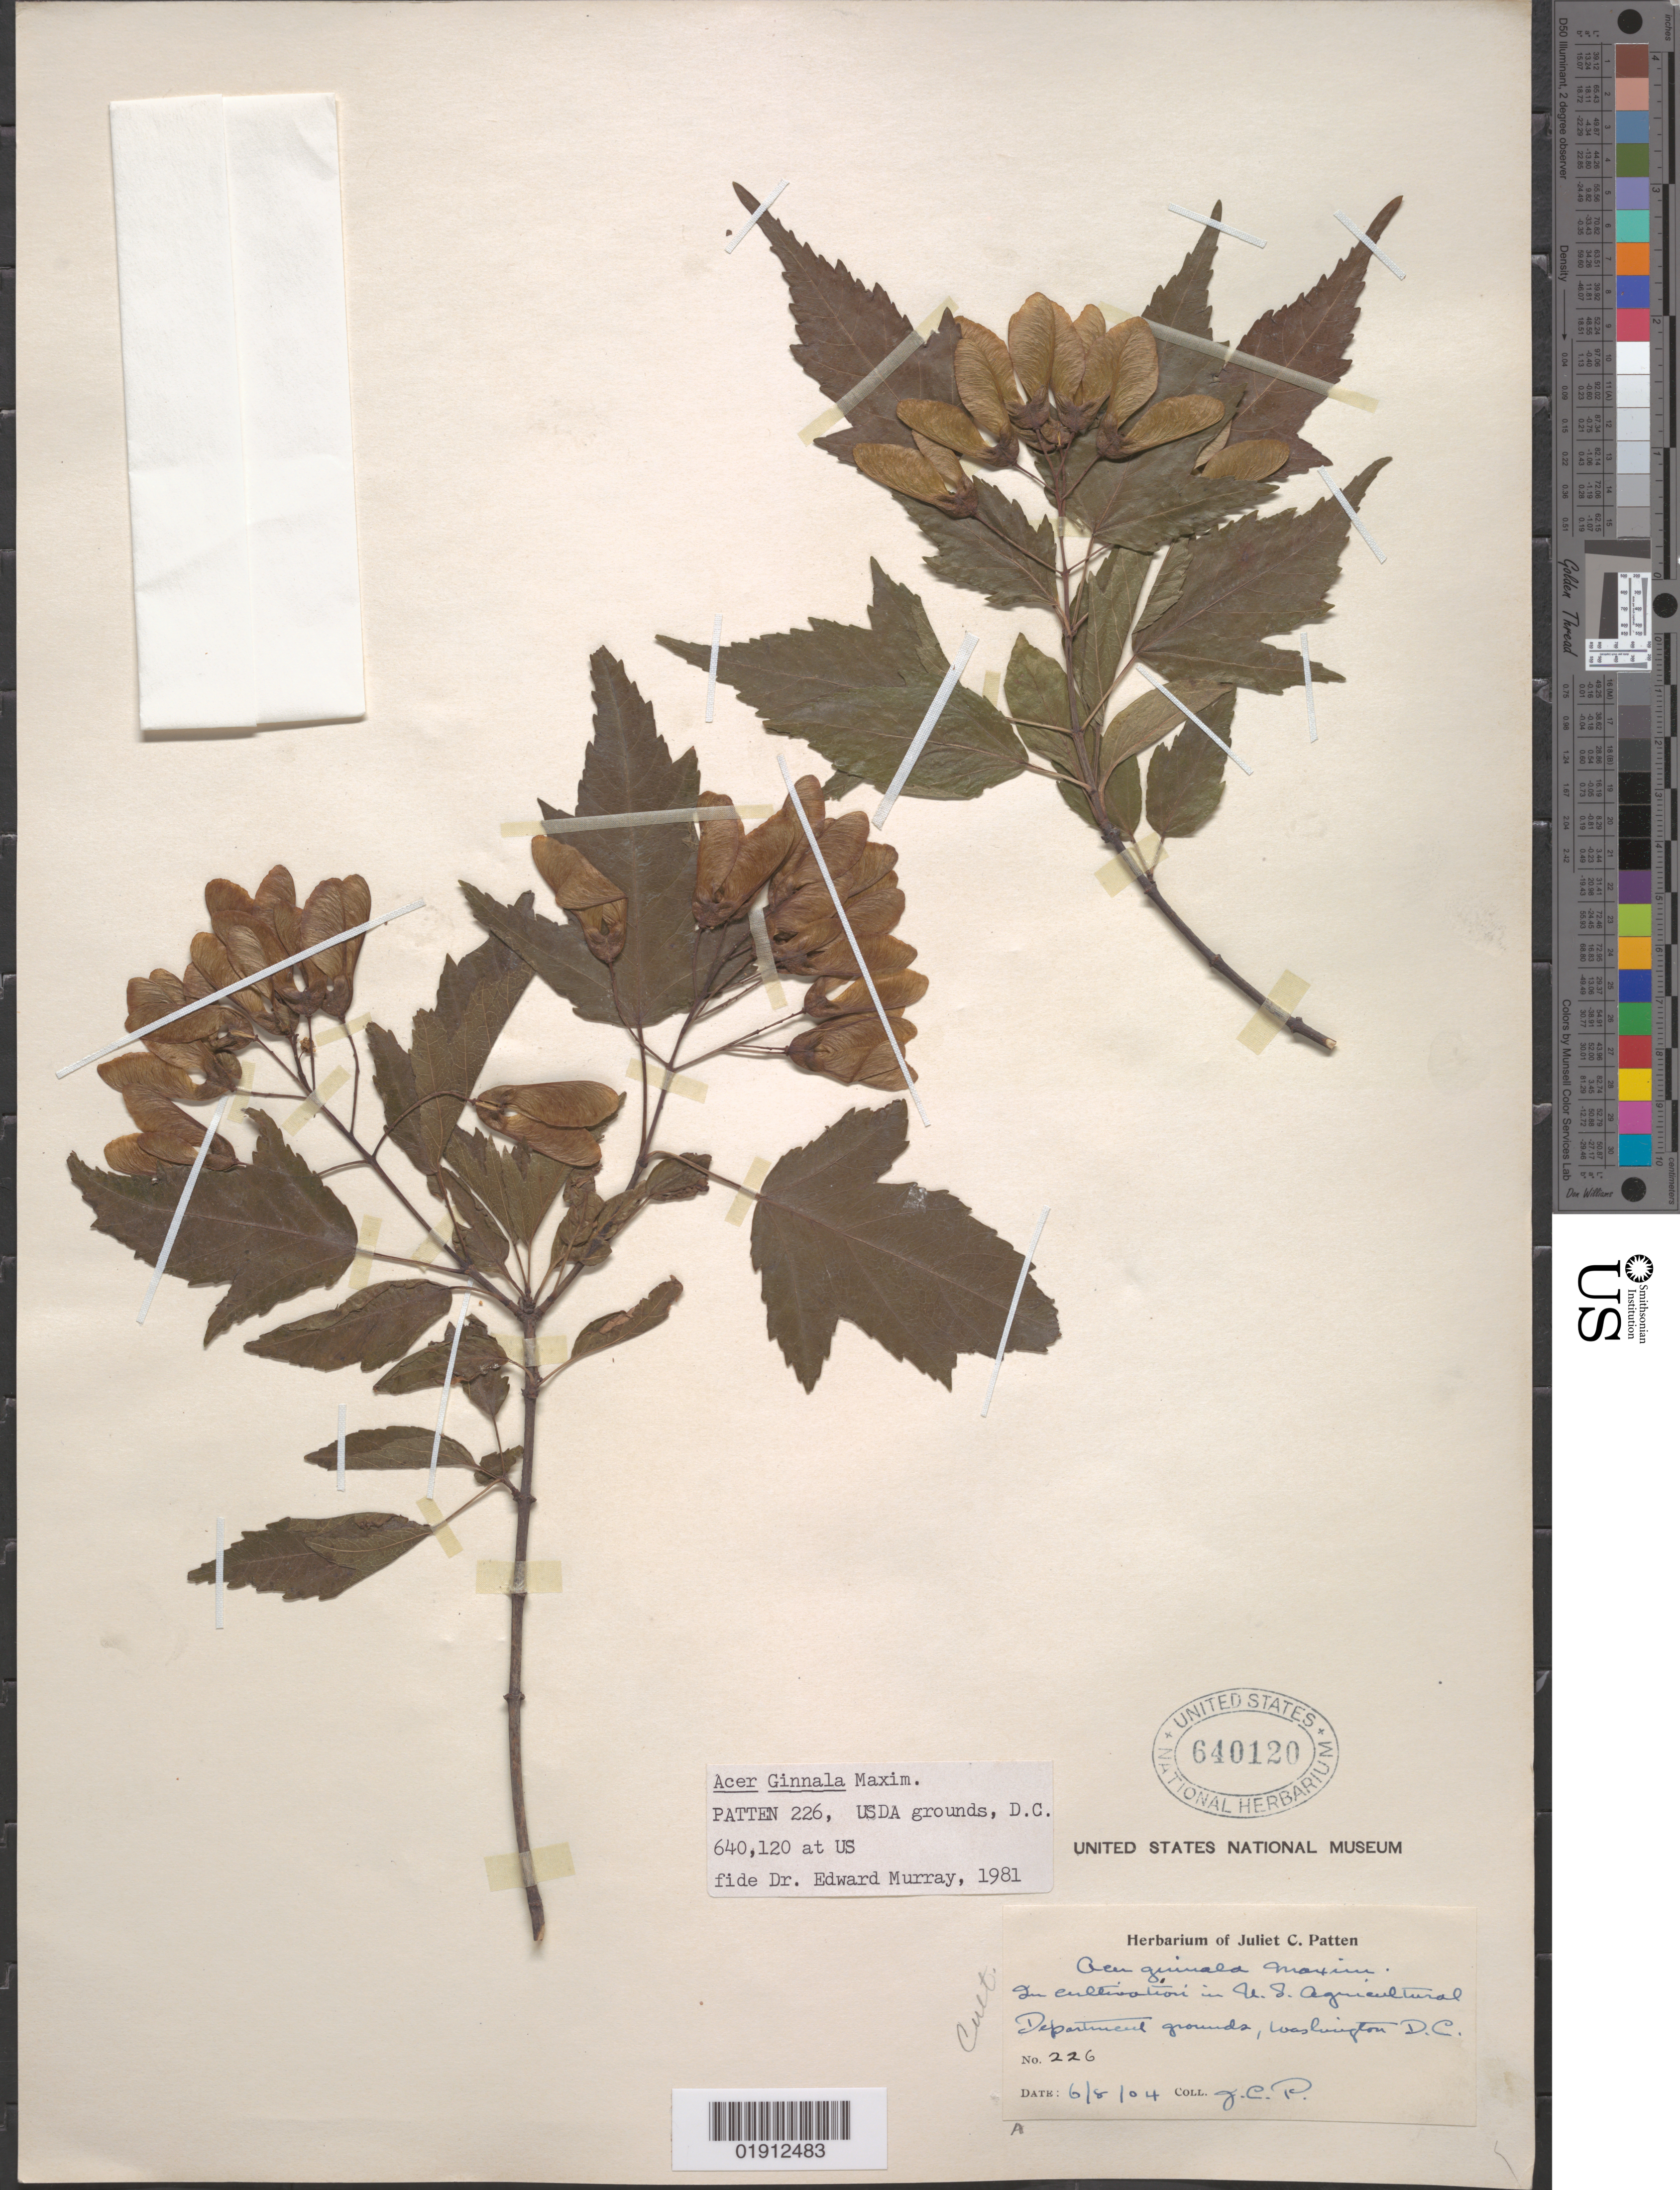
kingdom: Plantae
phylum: Tracheophyta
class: Magnoliopsida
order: Sapindales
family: Sapindaceae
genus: Acer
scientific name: Acer ginnala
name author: Maxim.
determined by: Murray, Edward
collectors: J. Patten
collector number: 226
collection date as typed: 6/8/04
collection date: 1904-06-08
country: United States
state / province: District of Columbia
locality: U.S. Agricultural Department grounds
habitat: Cultivated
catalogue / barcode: US 640120